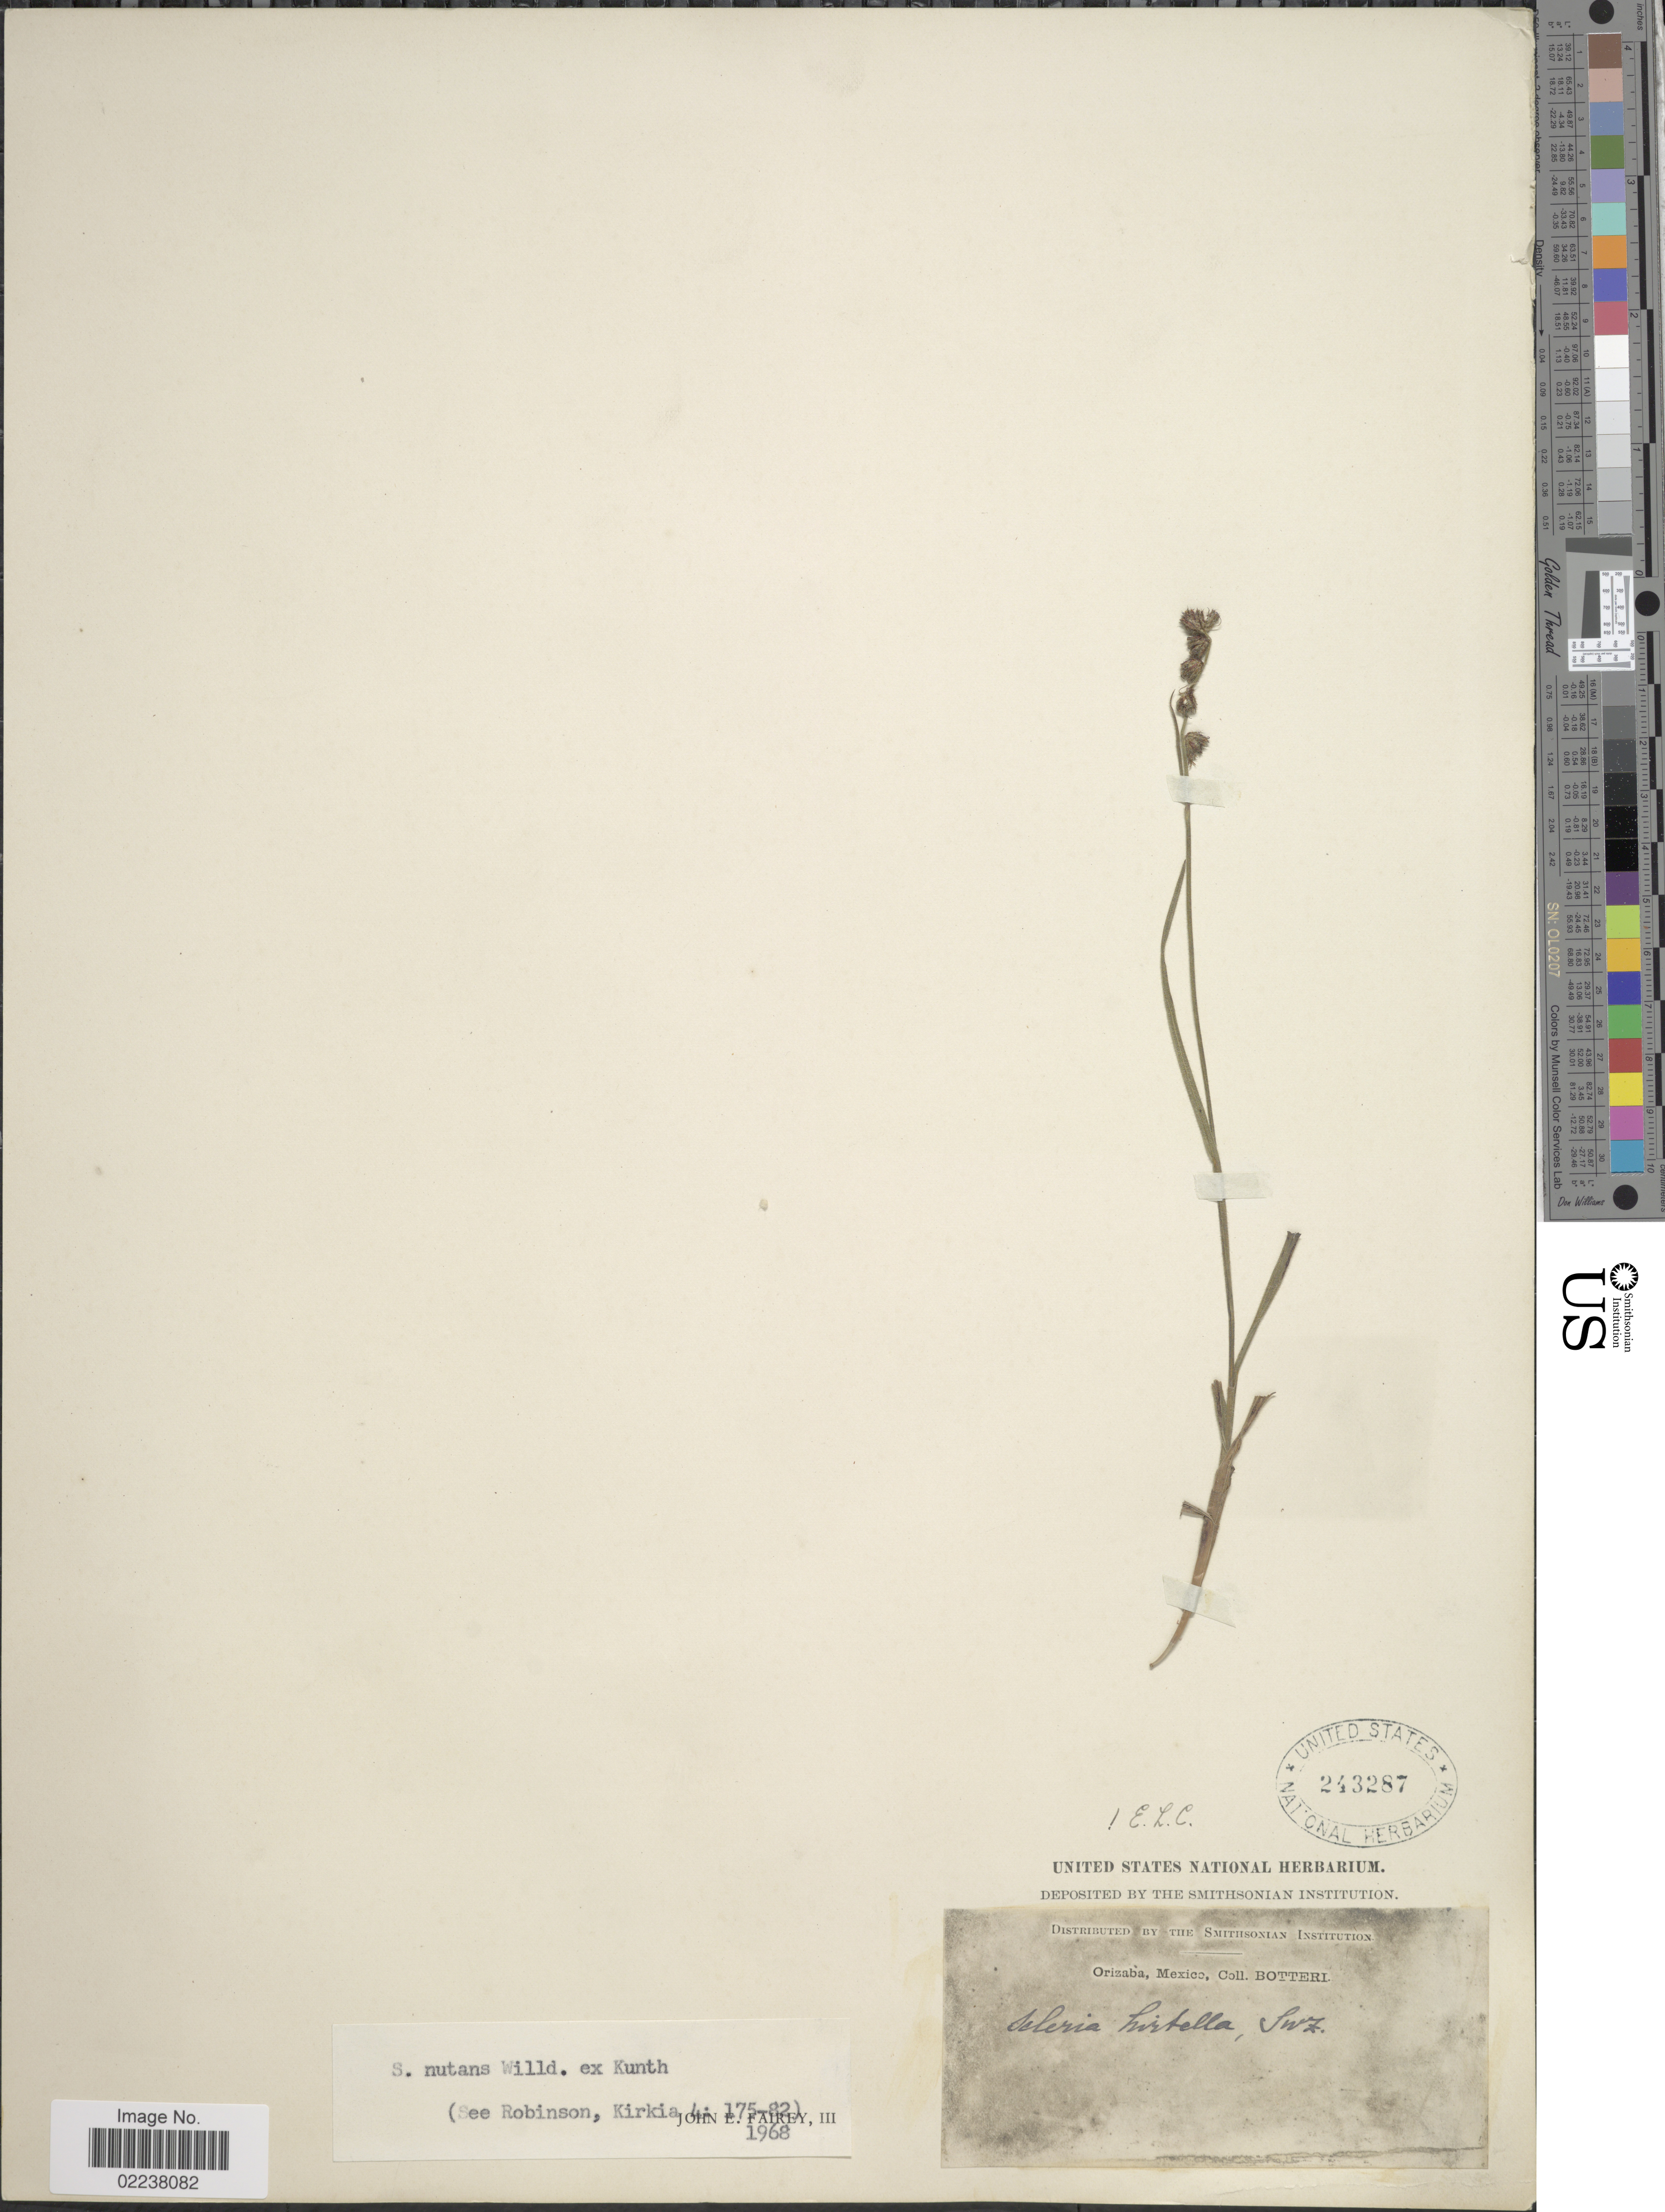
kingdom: Plantae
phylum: Tracheophyta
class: Liliopsida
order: Poales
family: Cyperaceae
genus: Scleria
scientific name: Scleria distans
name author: Poir.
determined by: Strong, Mark T., (BOT), Smithsonian Institution - National Museum of Natural History (UNITED STATES)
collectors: -. Botteri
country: Mexico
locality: Orizaba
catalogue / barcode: US 243287